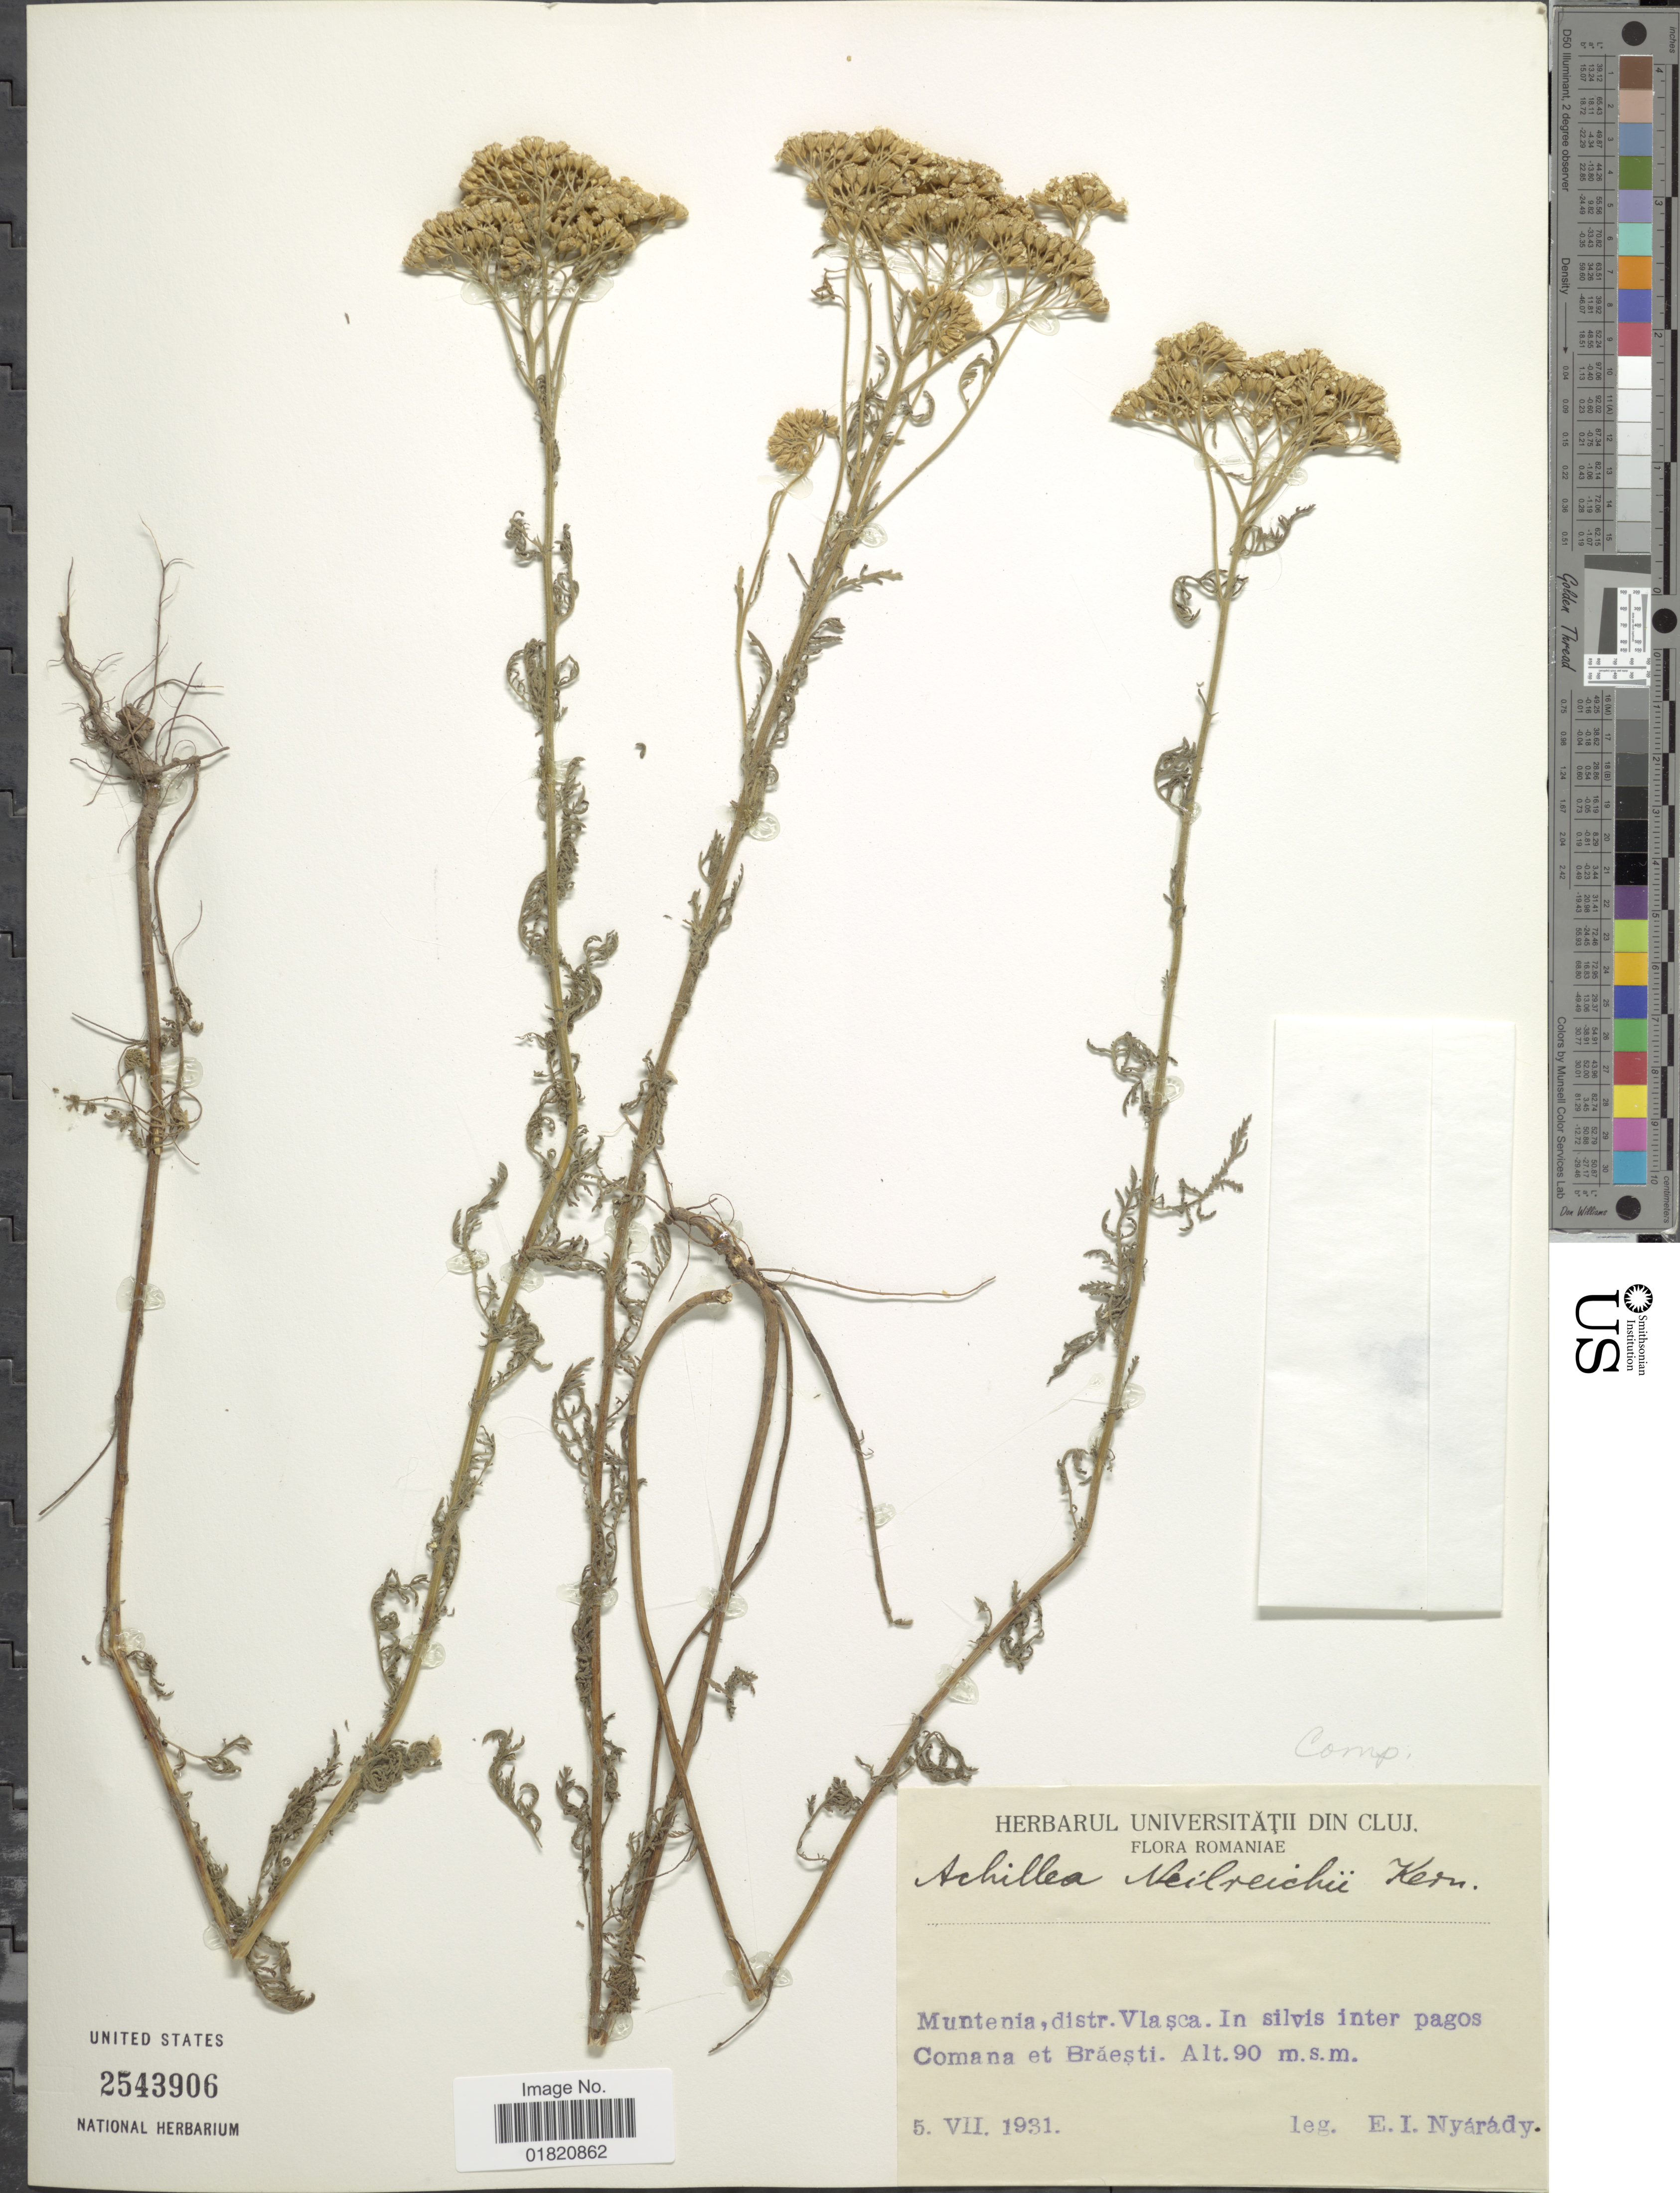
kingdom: Plantae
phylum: Tracheophyta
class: Magnoliopsida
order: Asterales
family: Asteraceae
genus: Achillea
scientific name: Achillea nielreichii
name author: Kern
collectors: E. Nyárády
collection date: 1931-07-05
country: Romania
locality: Muntenia, distr. Vlasca. In silvis inter pagos Comana et Brãesti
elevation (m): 90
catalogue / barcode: US 2543906